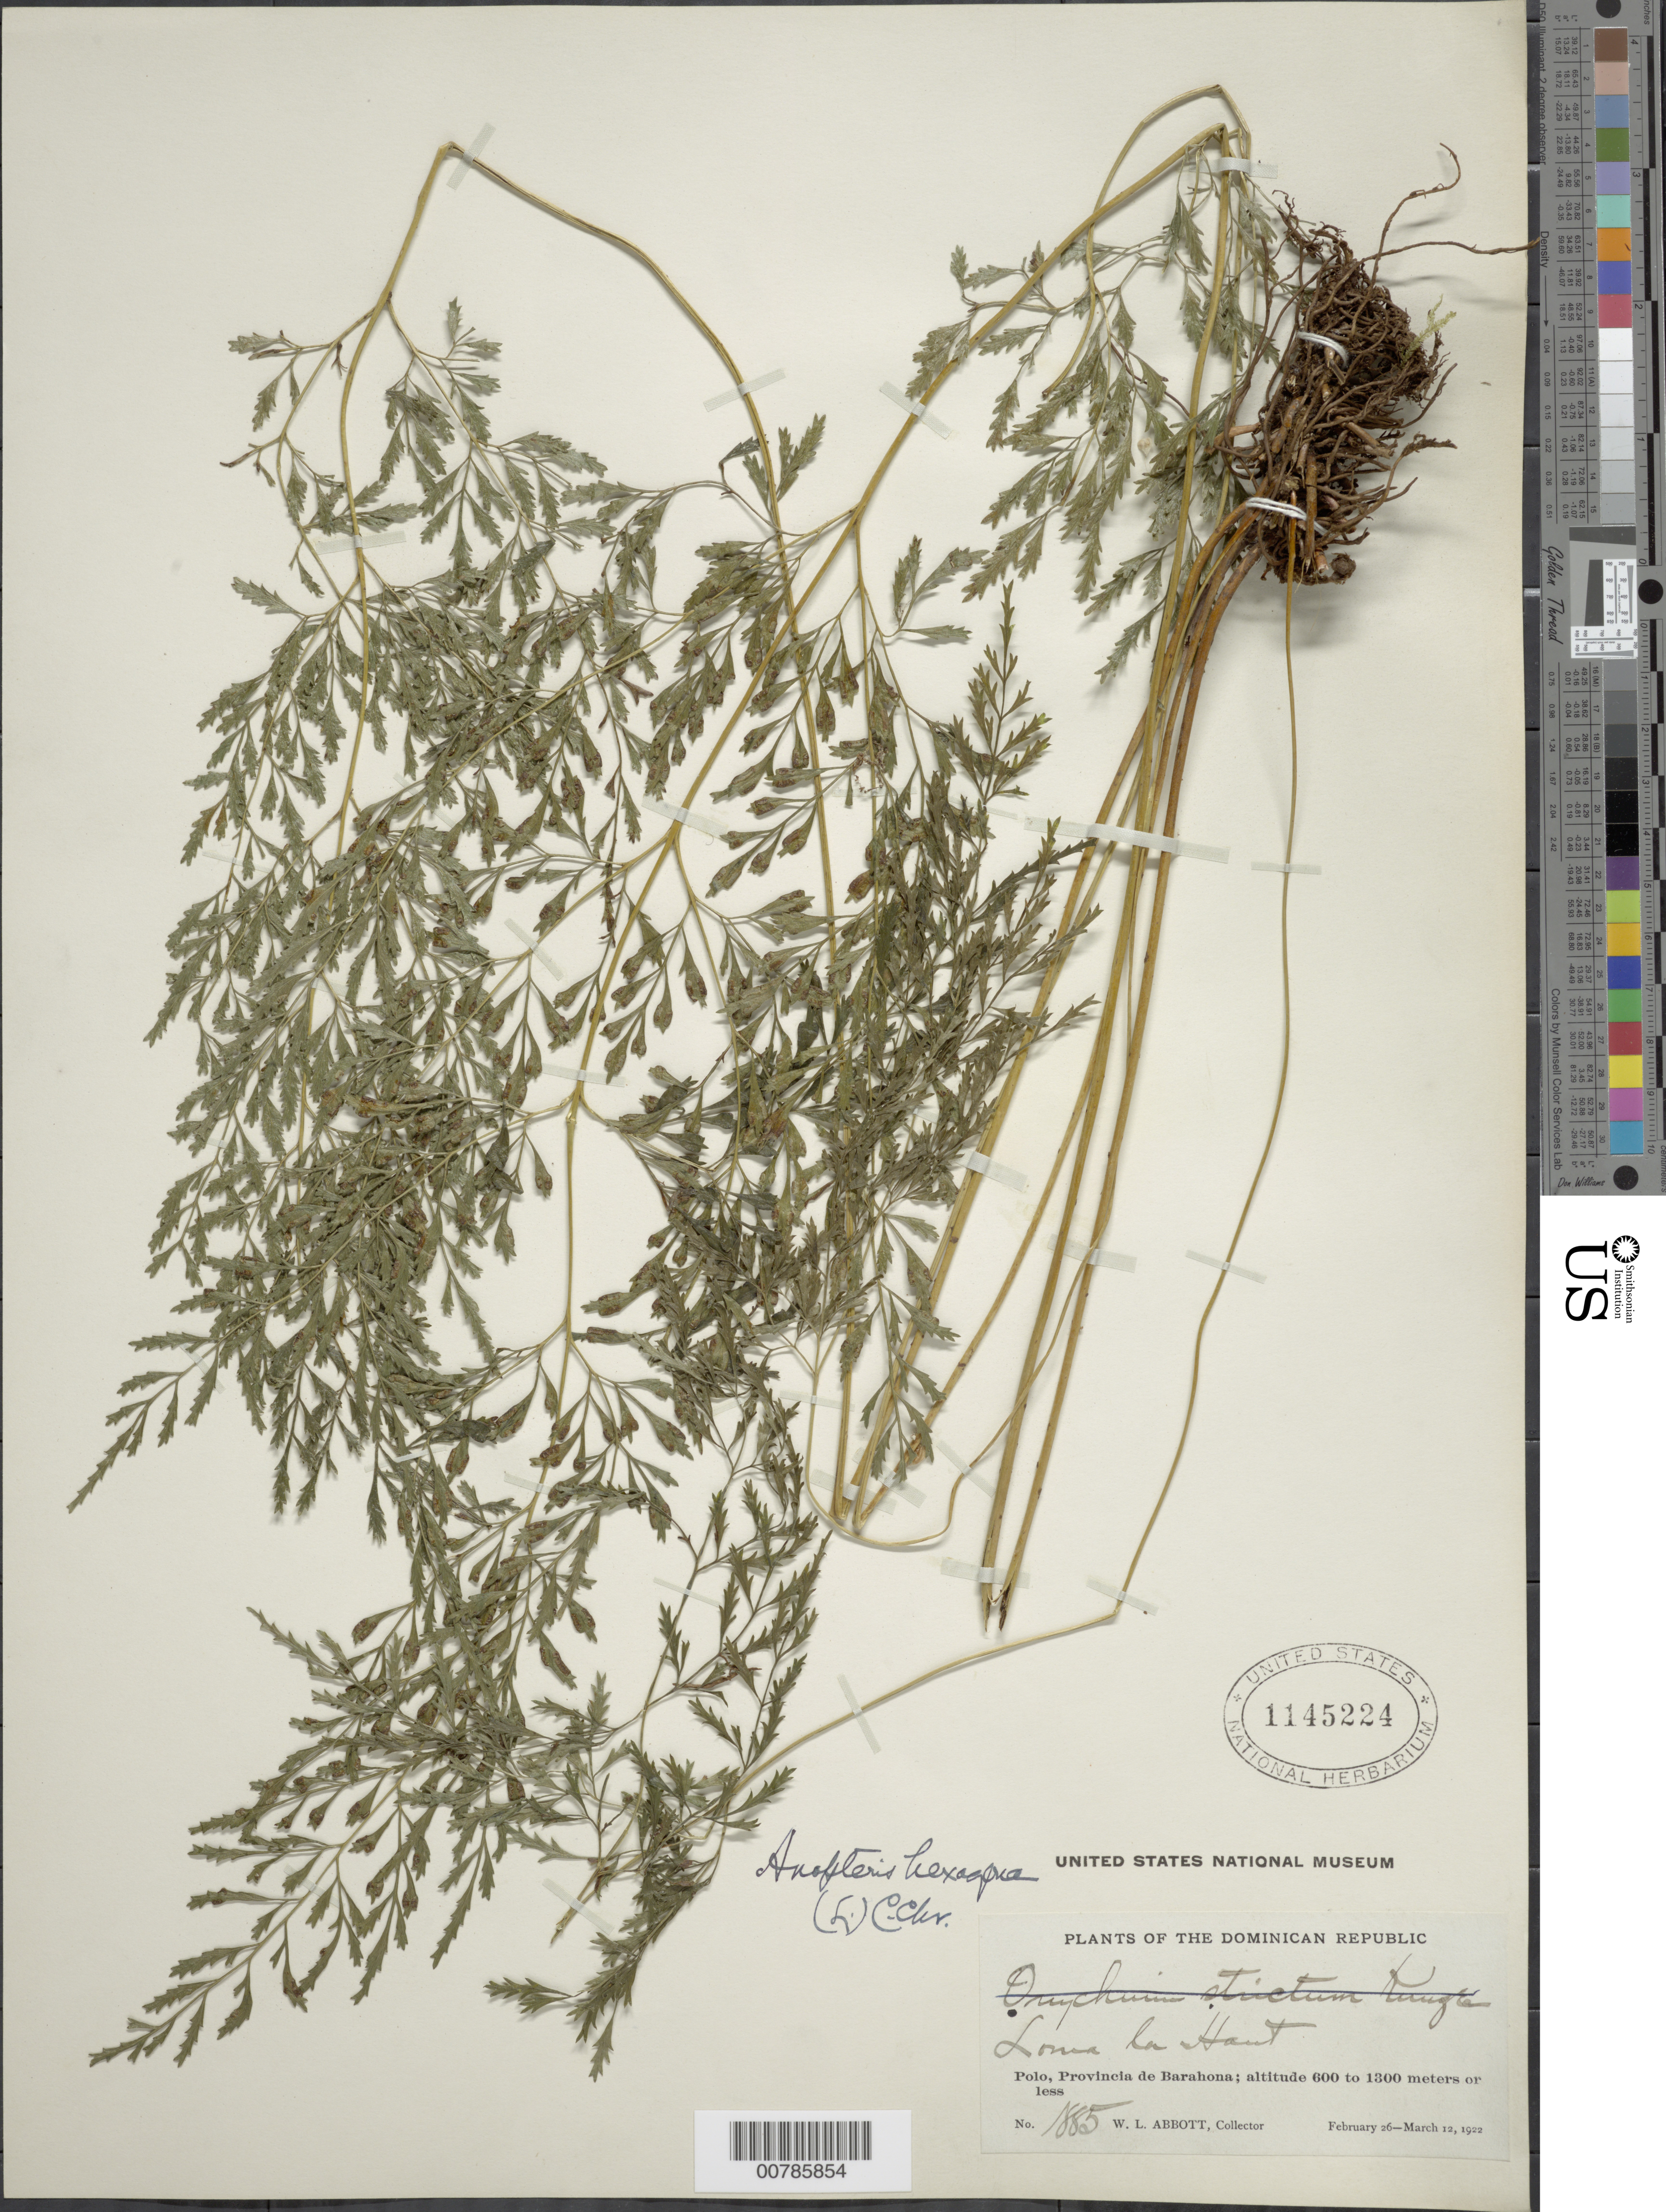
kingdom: Plantae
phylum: Tracheophyta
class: Polypodiopsida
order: Polypodiales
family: Pteridaceae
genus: Pteris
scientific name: Pteris hexagona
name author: (L.) Proctor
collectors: W. L. Abbott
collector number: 1885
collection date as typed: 26 Feb 1922 12 Mar 1922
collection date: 1922-02-26/1922-03-12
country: Dominican Republic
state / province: Barahona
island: Hispaniola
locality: Polo, Loma la Haut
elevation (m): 600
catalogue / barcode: US 1145224